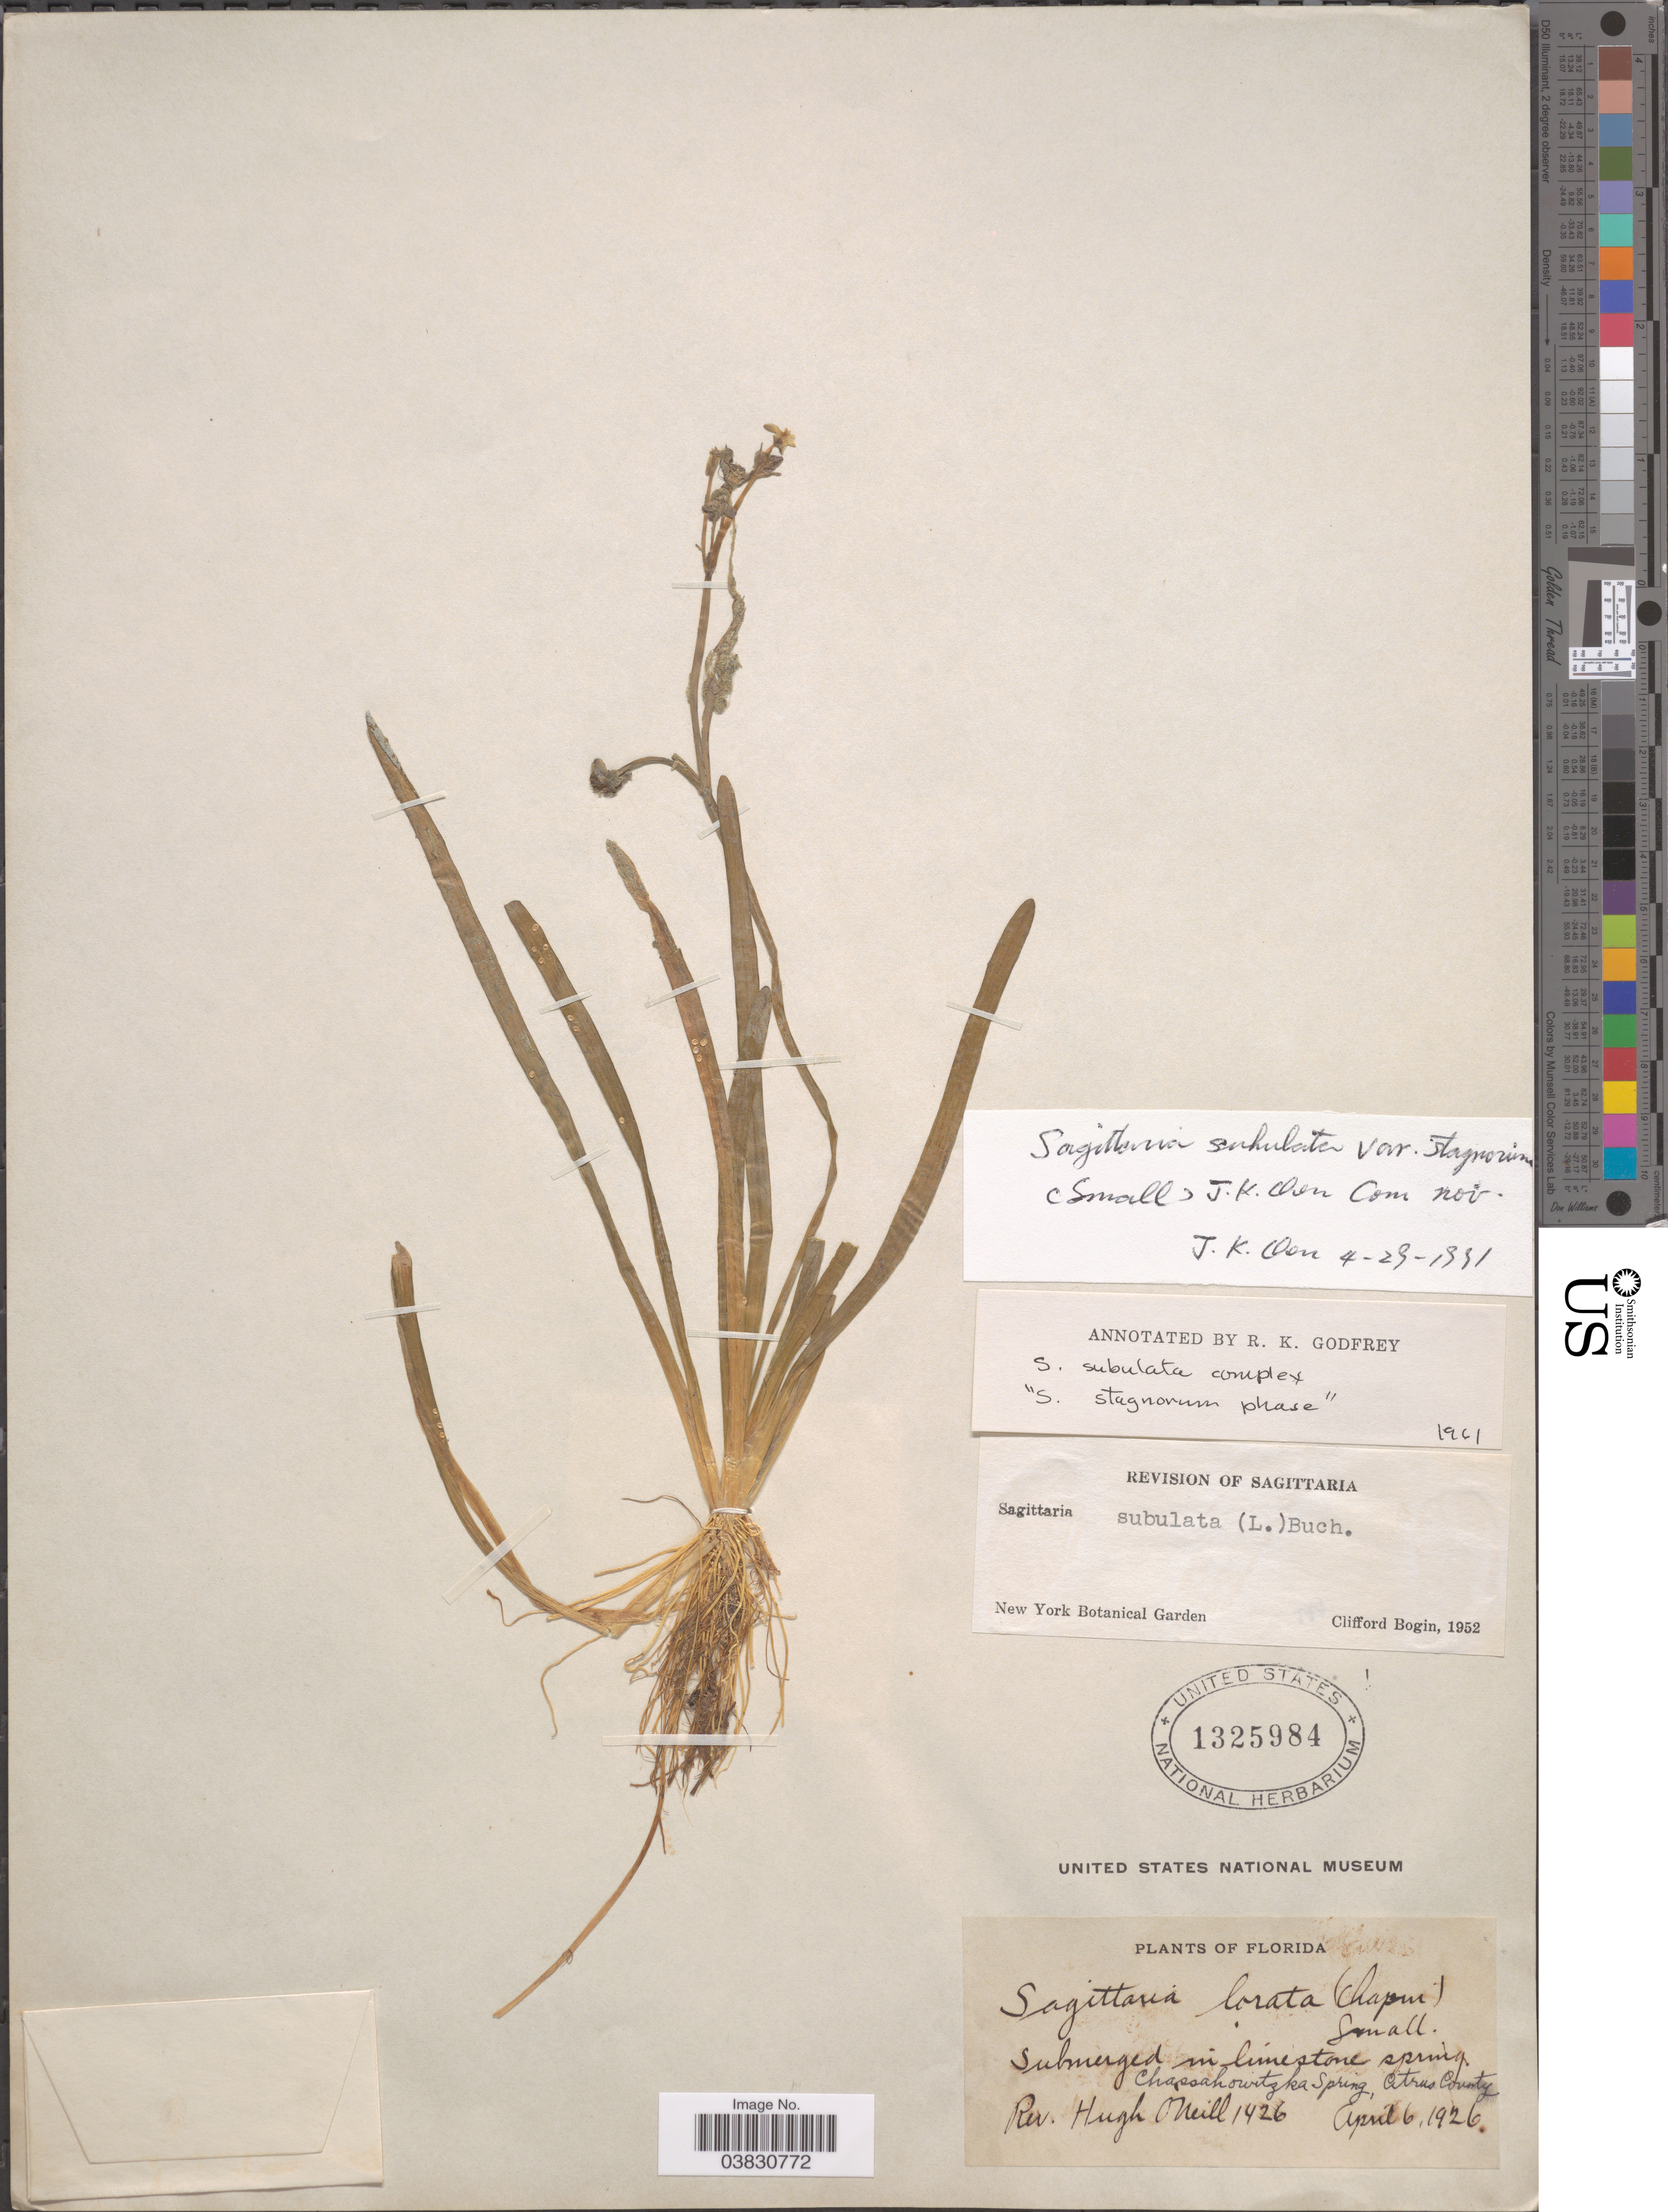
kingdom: Plantae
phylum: Tracheophyta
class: Liliopsida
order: Alismatales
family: Alismataceae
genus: Sagittaria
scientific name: Sagittaria subulata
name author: (L.) Buchenau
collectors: H. O'Neill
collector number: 1426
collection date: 1926-04-06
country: United States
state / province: Florida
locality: Chassahowitzka Spring, Citrus County.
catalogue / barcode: US 1325984